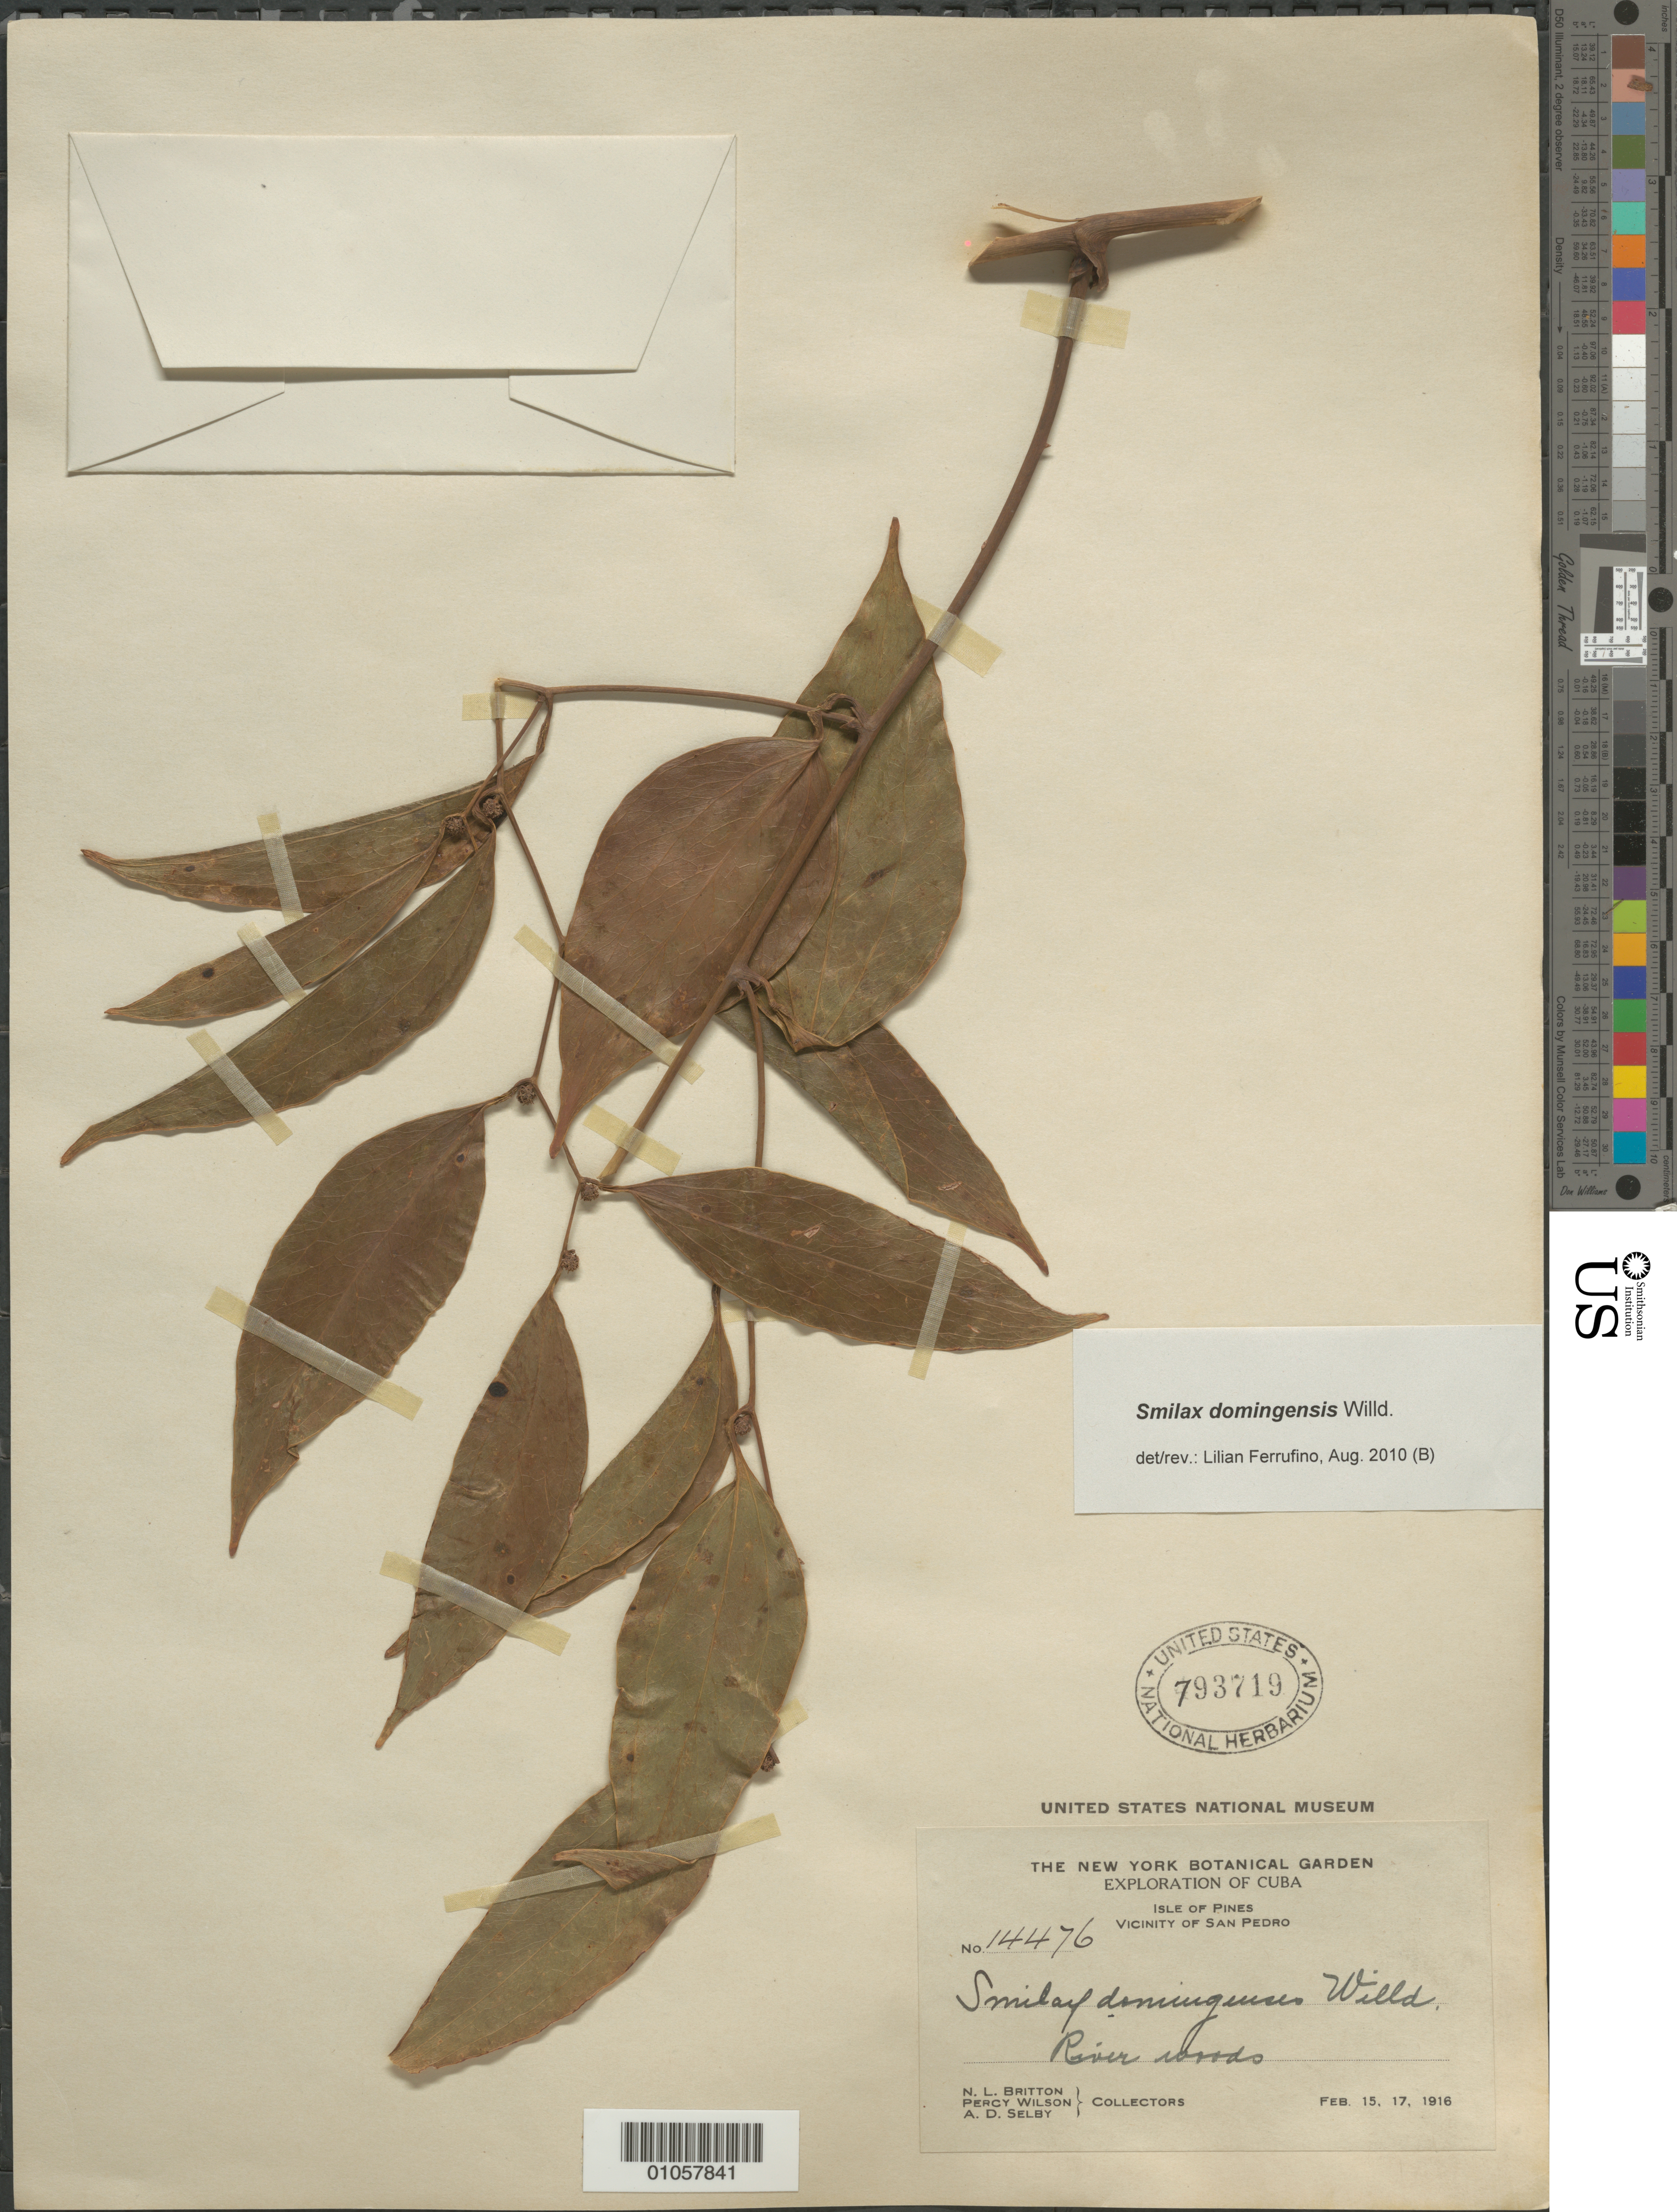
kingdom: Plantae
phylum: Tracheophyta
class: Liliopsida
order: Liliales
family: Smilacaceae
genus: Smilax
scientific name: Smilax domingensis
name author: Willd.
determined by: Ferrufino, L., (USJ), Herbario Universidad de Costa Rica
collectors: N. Britton, P. Wilson, P. Wilson & A. Selby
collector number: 14476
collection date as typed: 15 Feb 1916 and 17 Feb 1916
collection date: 1916-02-15,1916-02-17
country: Cuba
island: Isla de la Juventud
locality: Vicinity of San Pedro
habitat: River woods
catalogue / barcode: US 793719